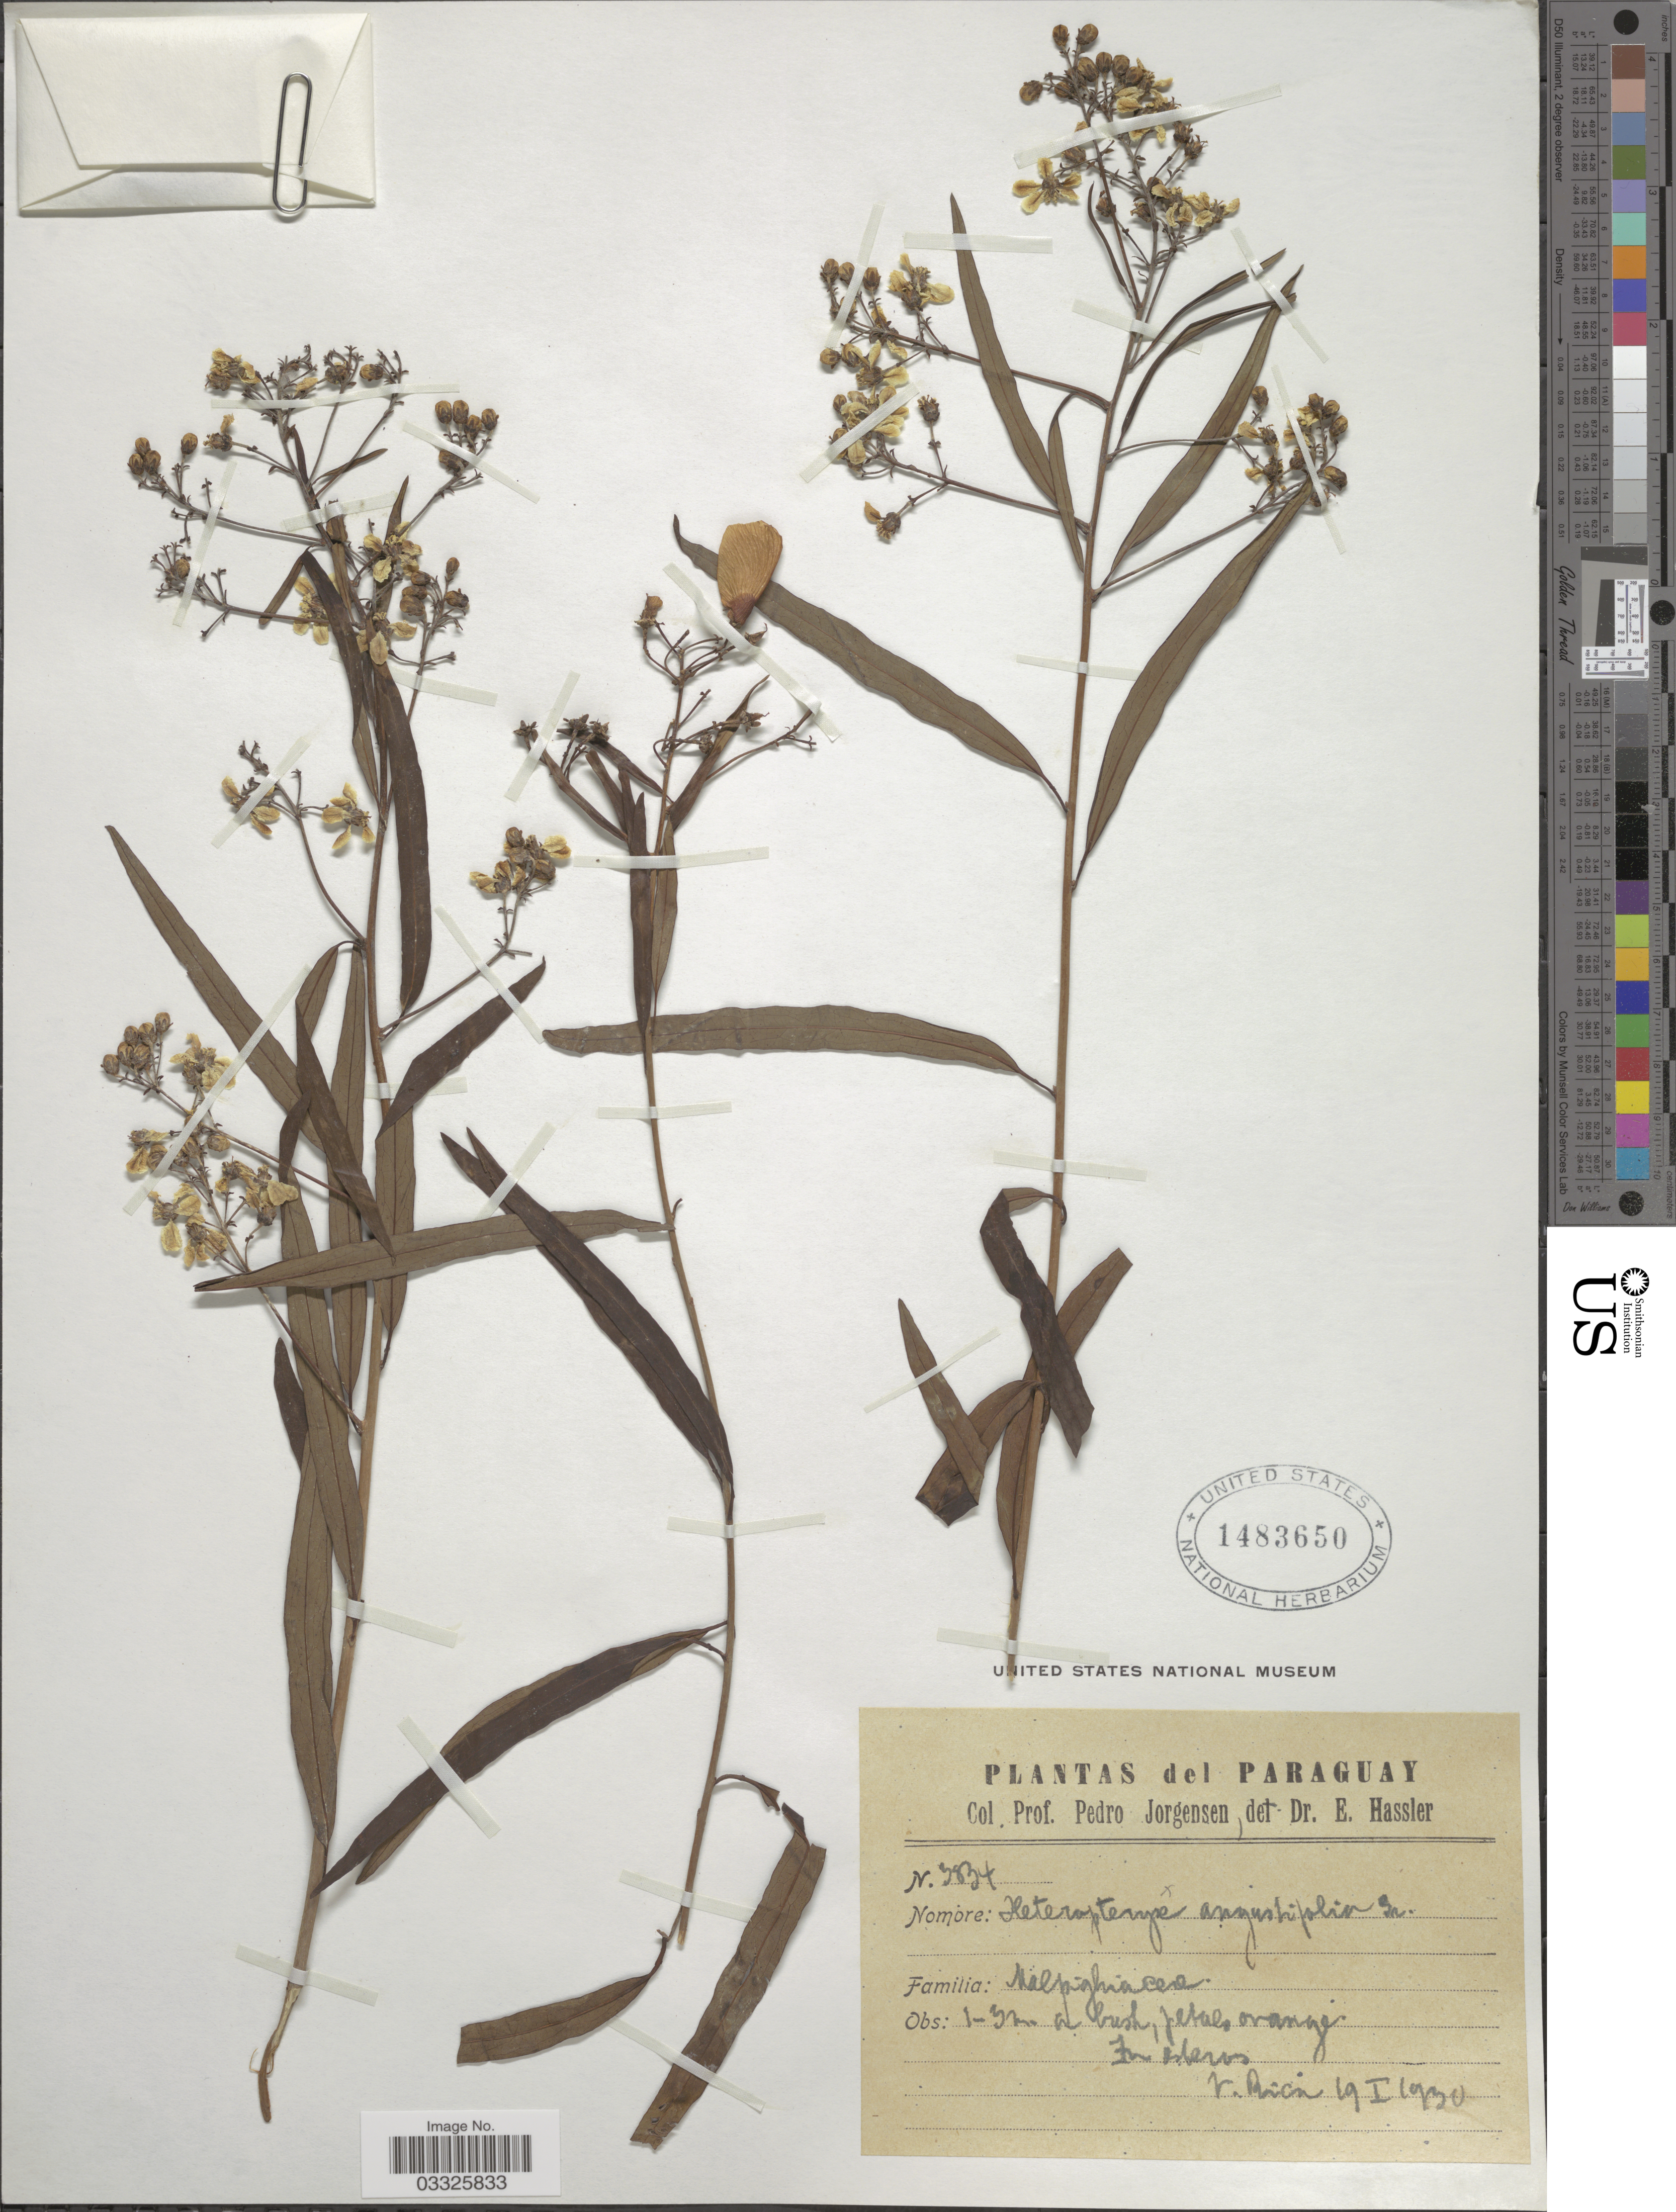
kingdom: Plantae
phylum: Tracheophyta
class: Magnoliopsida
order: Malpighiales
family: Malpighiaceae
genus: Heteropterys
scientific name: Heteropterys angustifolia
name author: Griseb.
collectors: P. Jörgensen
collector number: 3834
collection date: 1930-01-19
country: Paraguay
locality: V. Rica.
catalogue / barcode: US 1483650